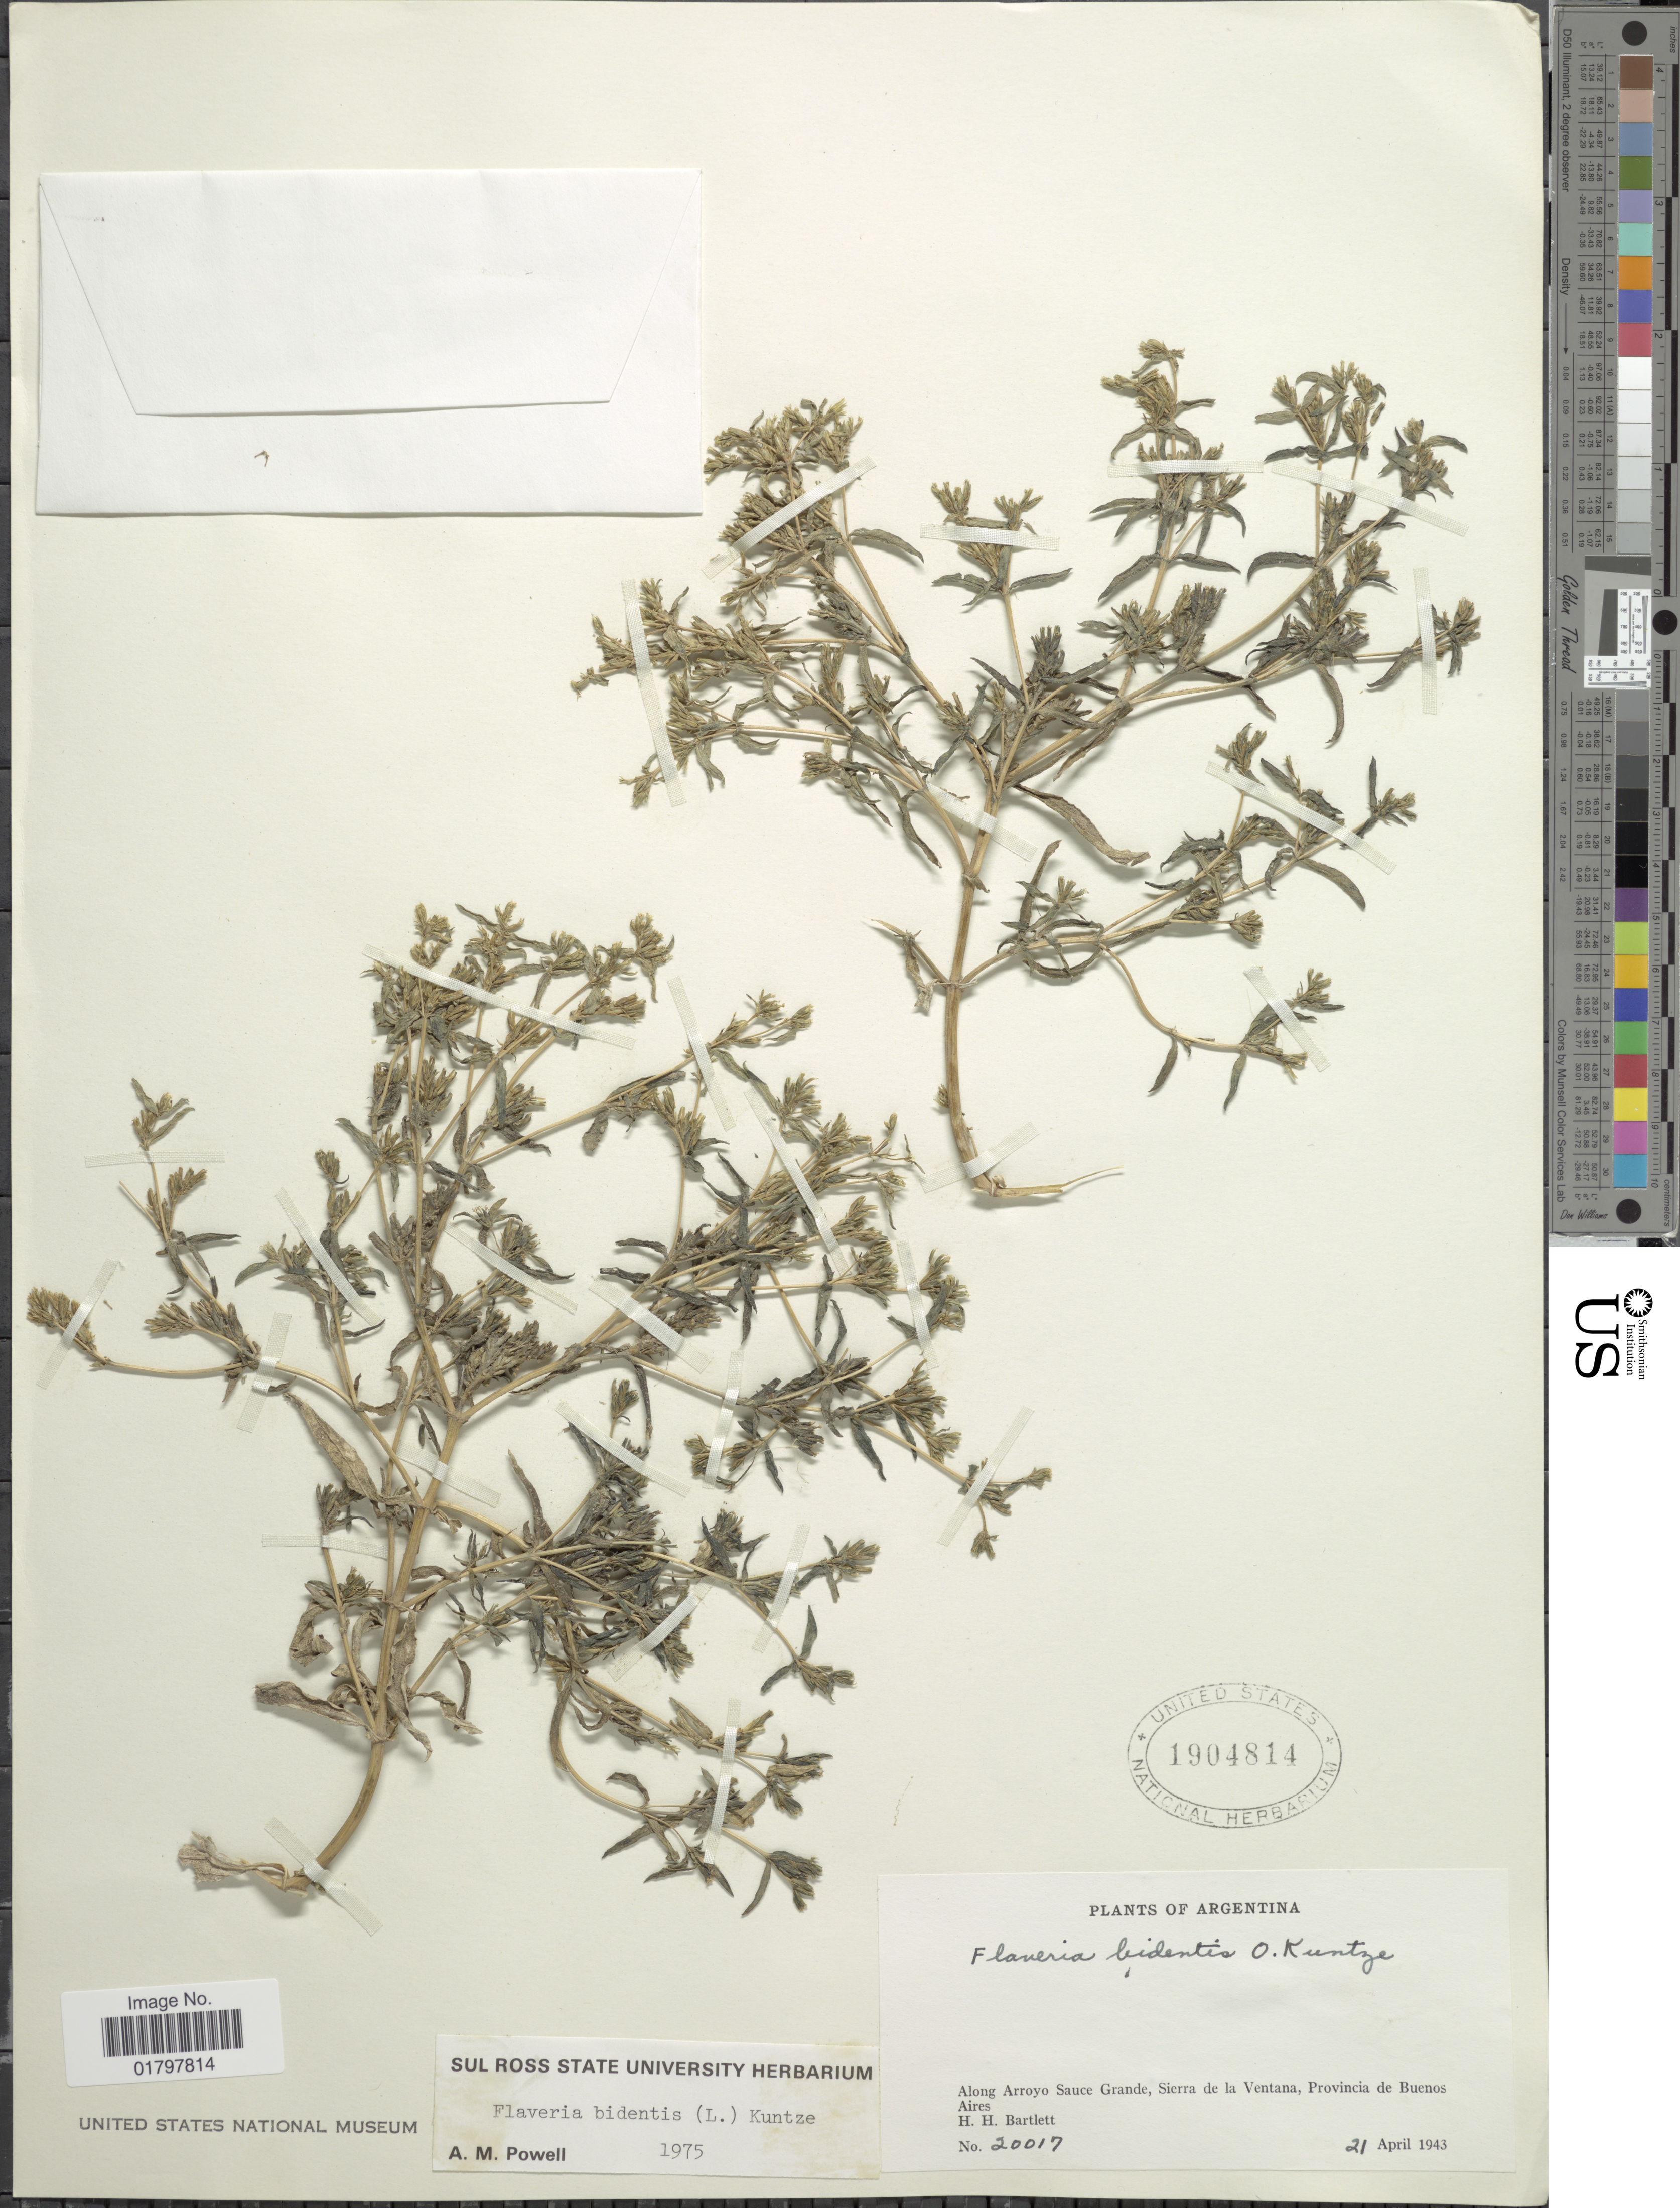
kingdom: Plantae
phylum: Tracheophyta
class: Magnoliopsida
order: Asterales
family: Asteraceae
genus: Flaveria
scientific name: Flaveria bidentis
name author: (L.) Kuntze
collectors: H. H. Bartlett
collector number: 20017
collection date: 1943-04-21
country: Argentina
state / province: Buenos Aires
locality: Along Arroyo Sauce Grande, Sierra de la Ventana, Provincia de Buenos Aires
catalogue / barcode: US 1904814